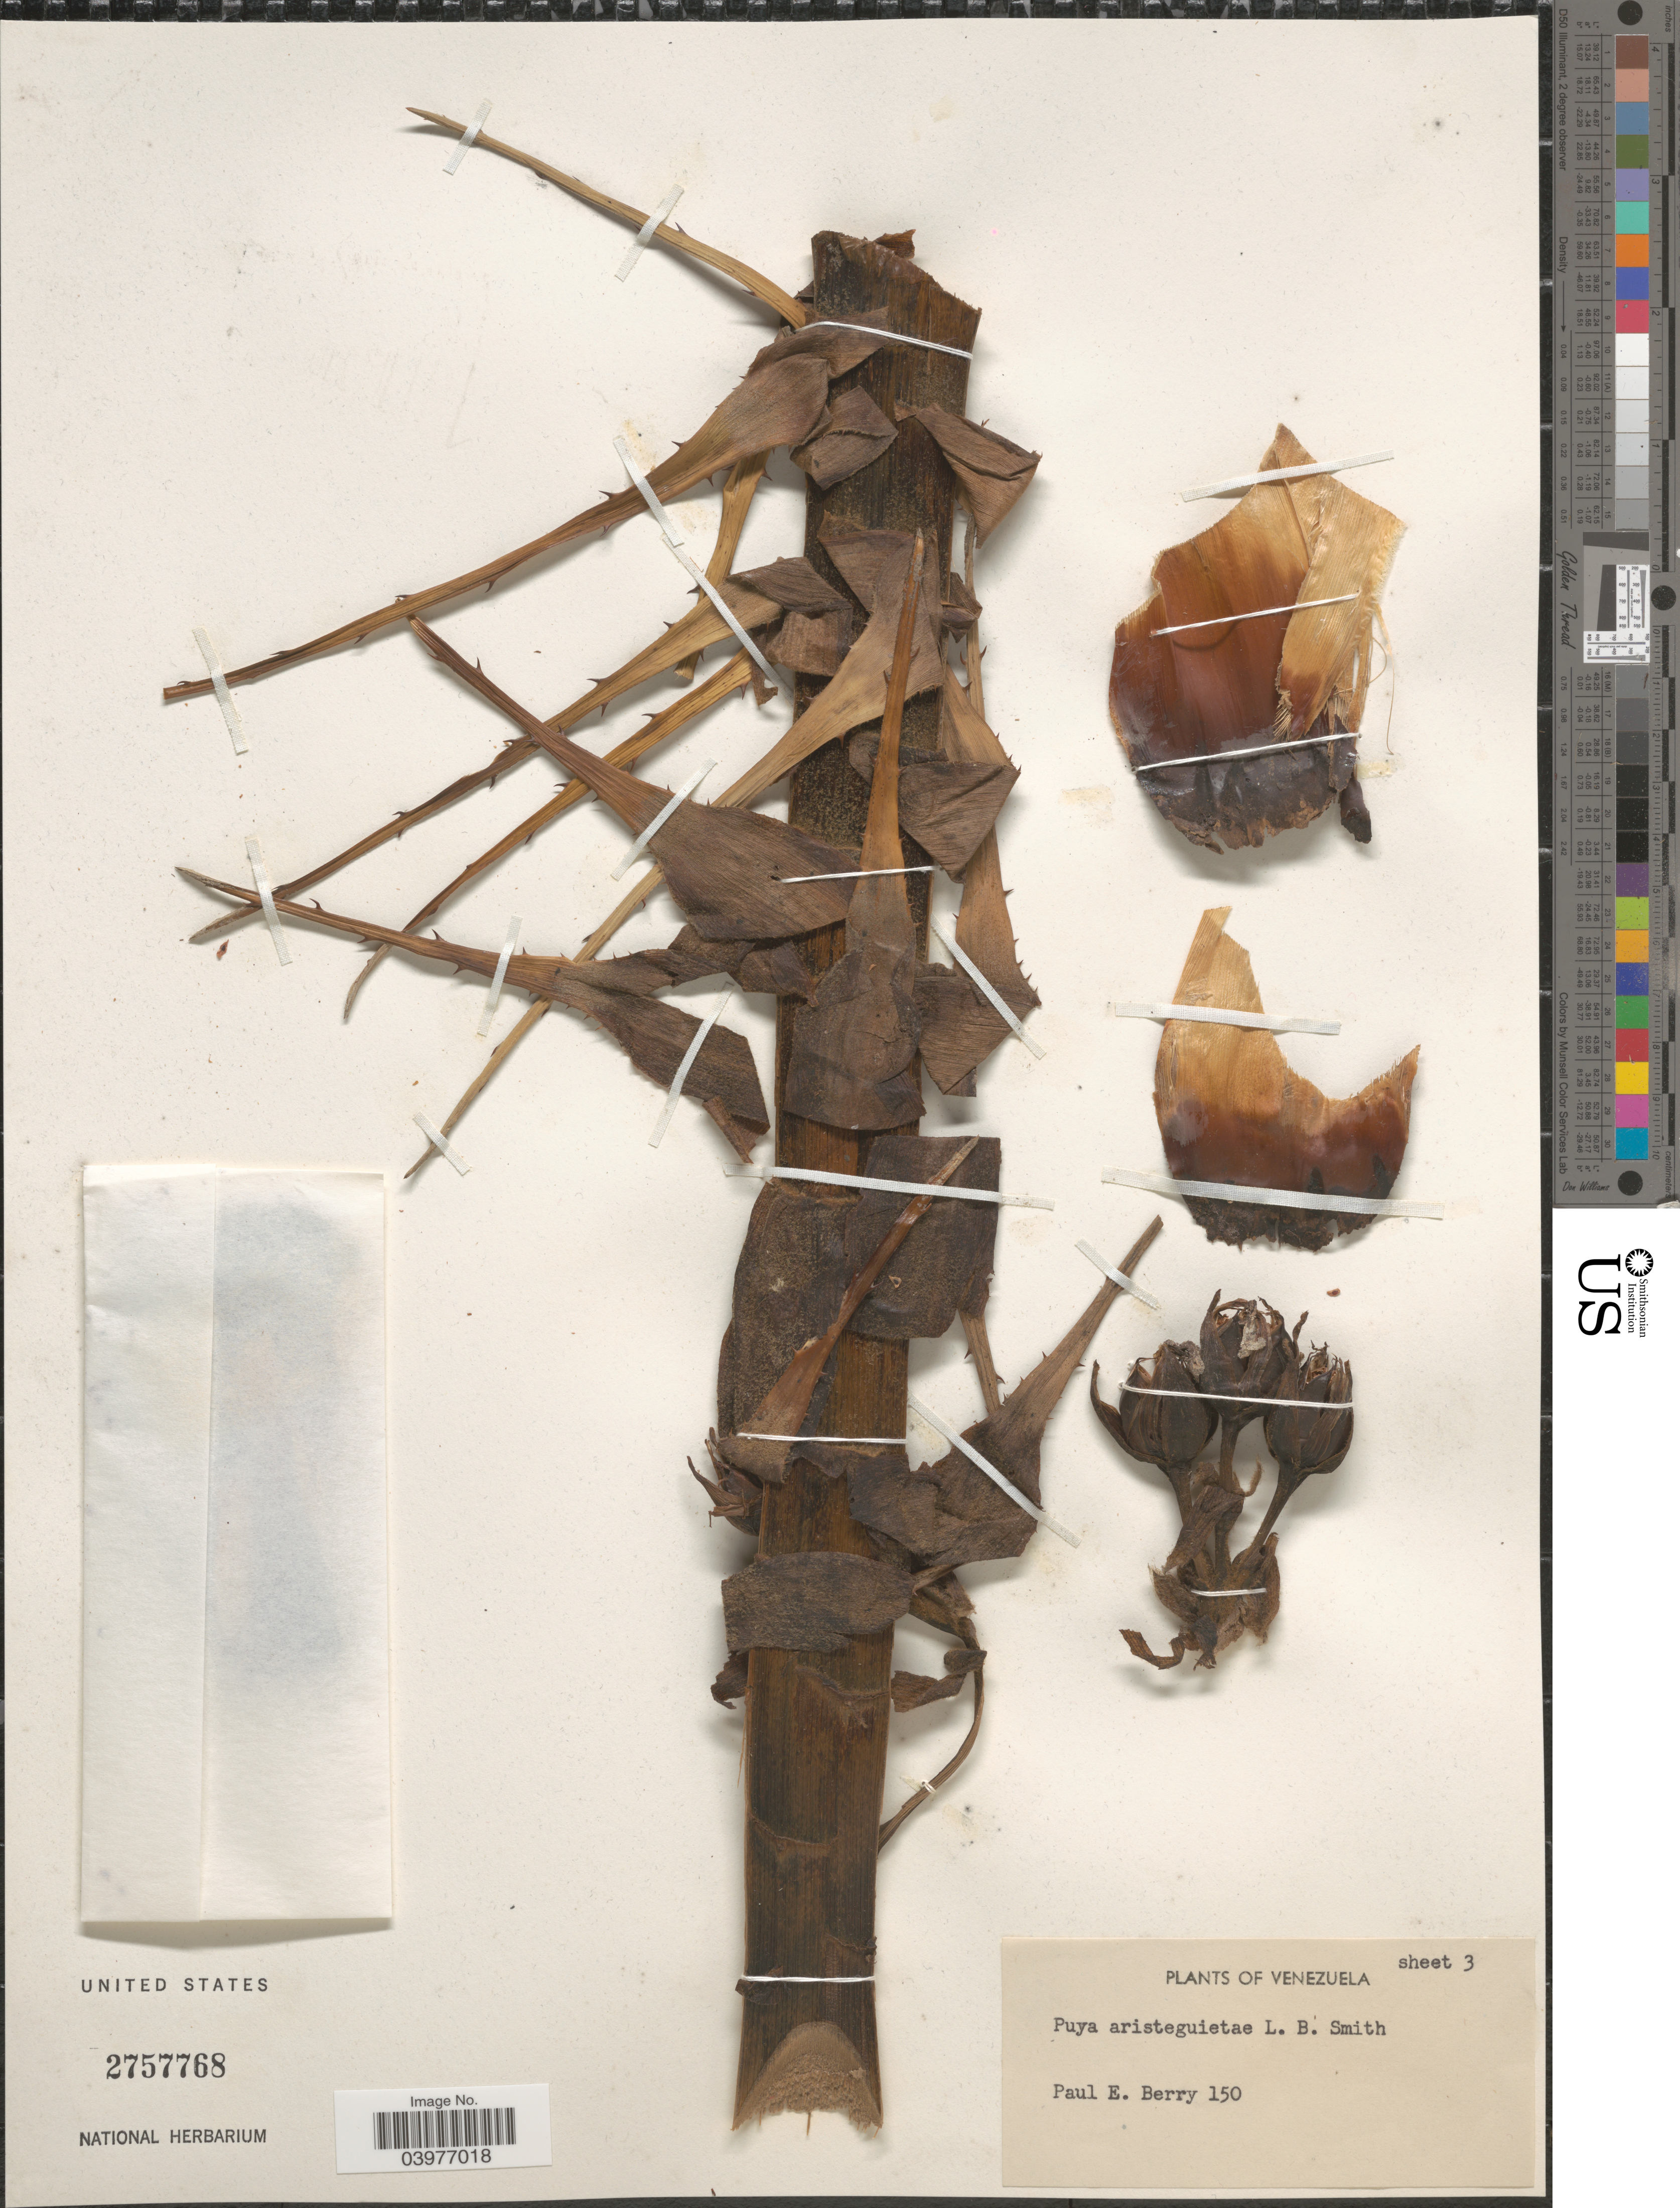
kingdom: Plantae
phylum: Tracheophyta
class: Liliopsida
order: Poales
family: Bromeliaceae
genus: Puya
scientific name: Puya aristeguietae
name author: L.B. Sm.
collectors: P. E. Berry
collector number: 150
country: Venezuela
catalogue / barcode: US 2757768